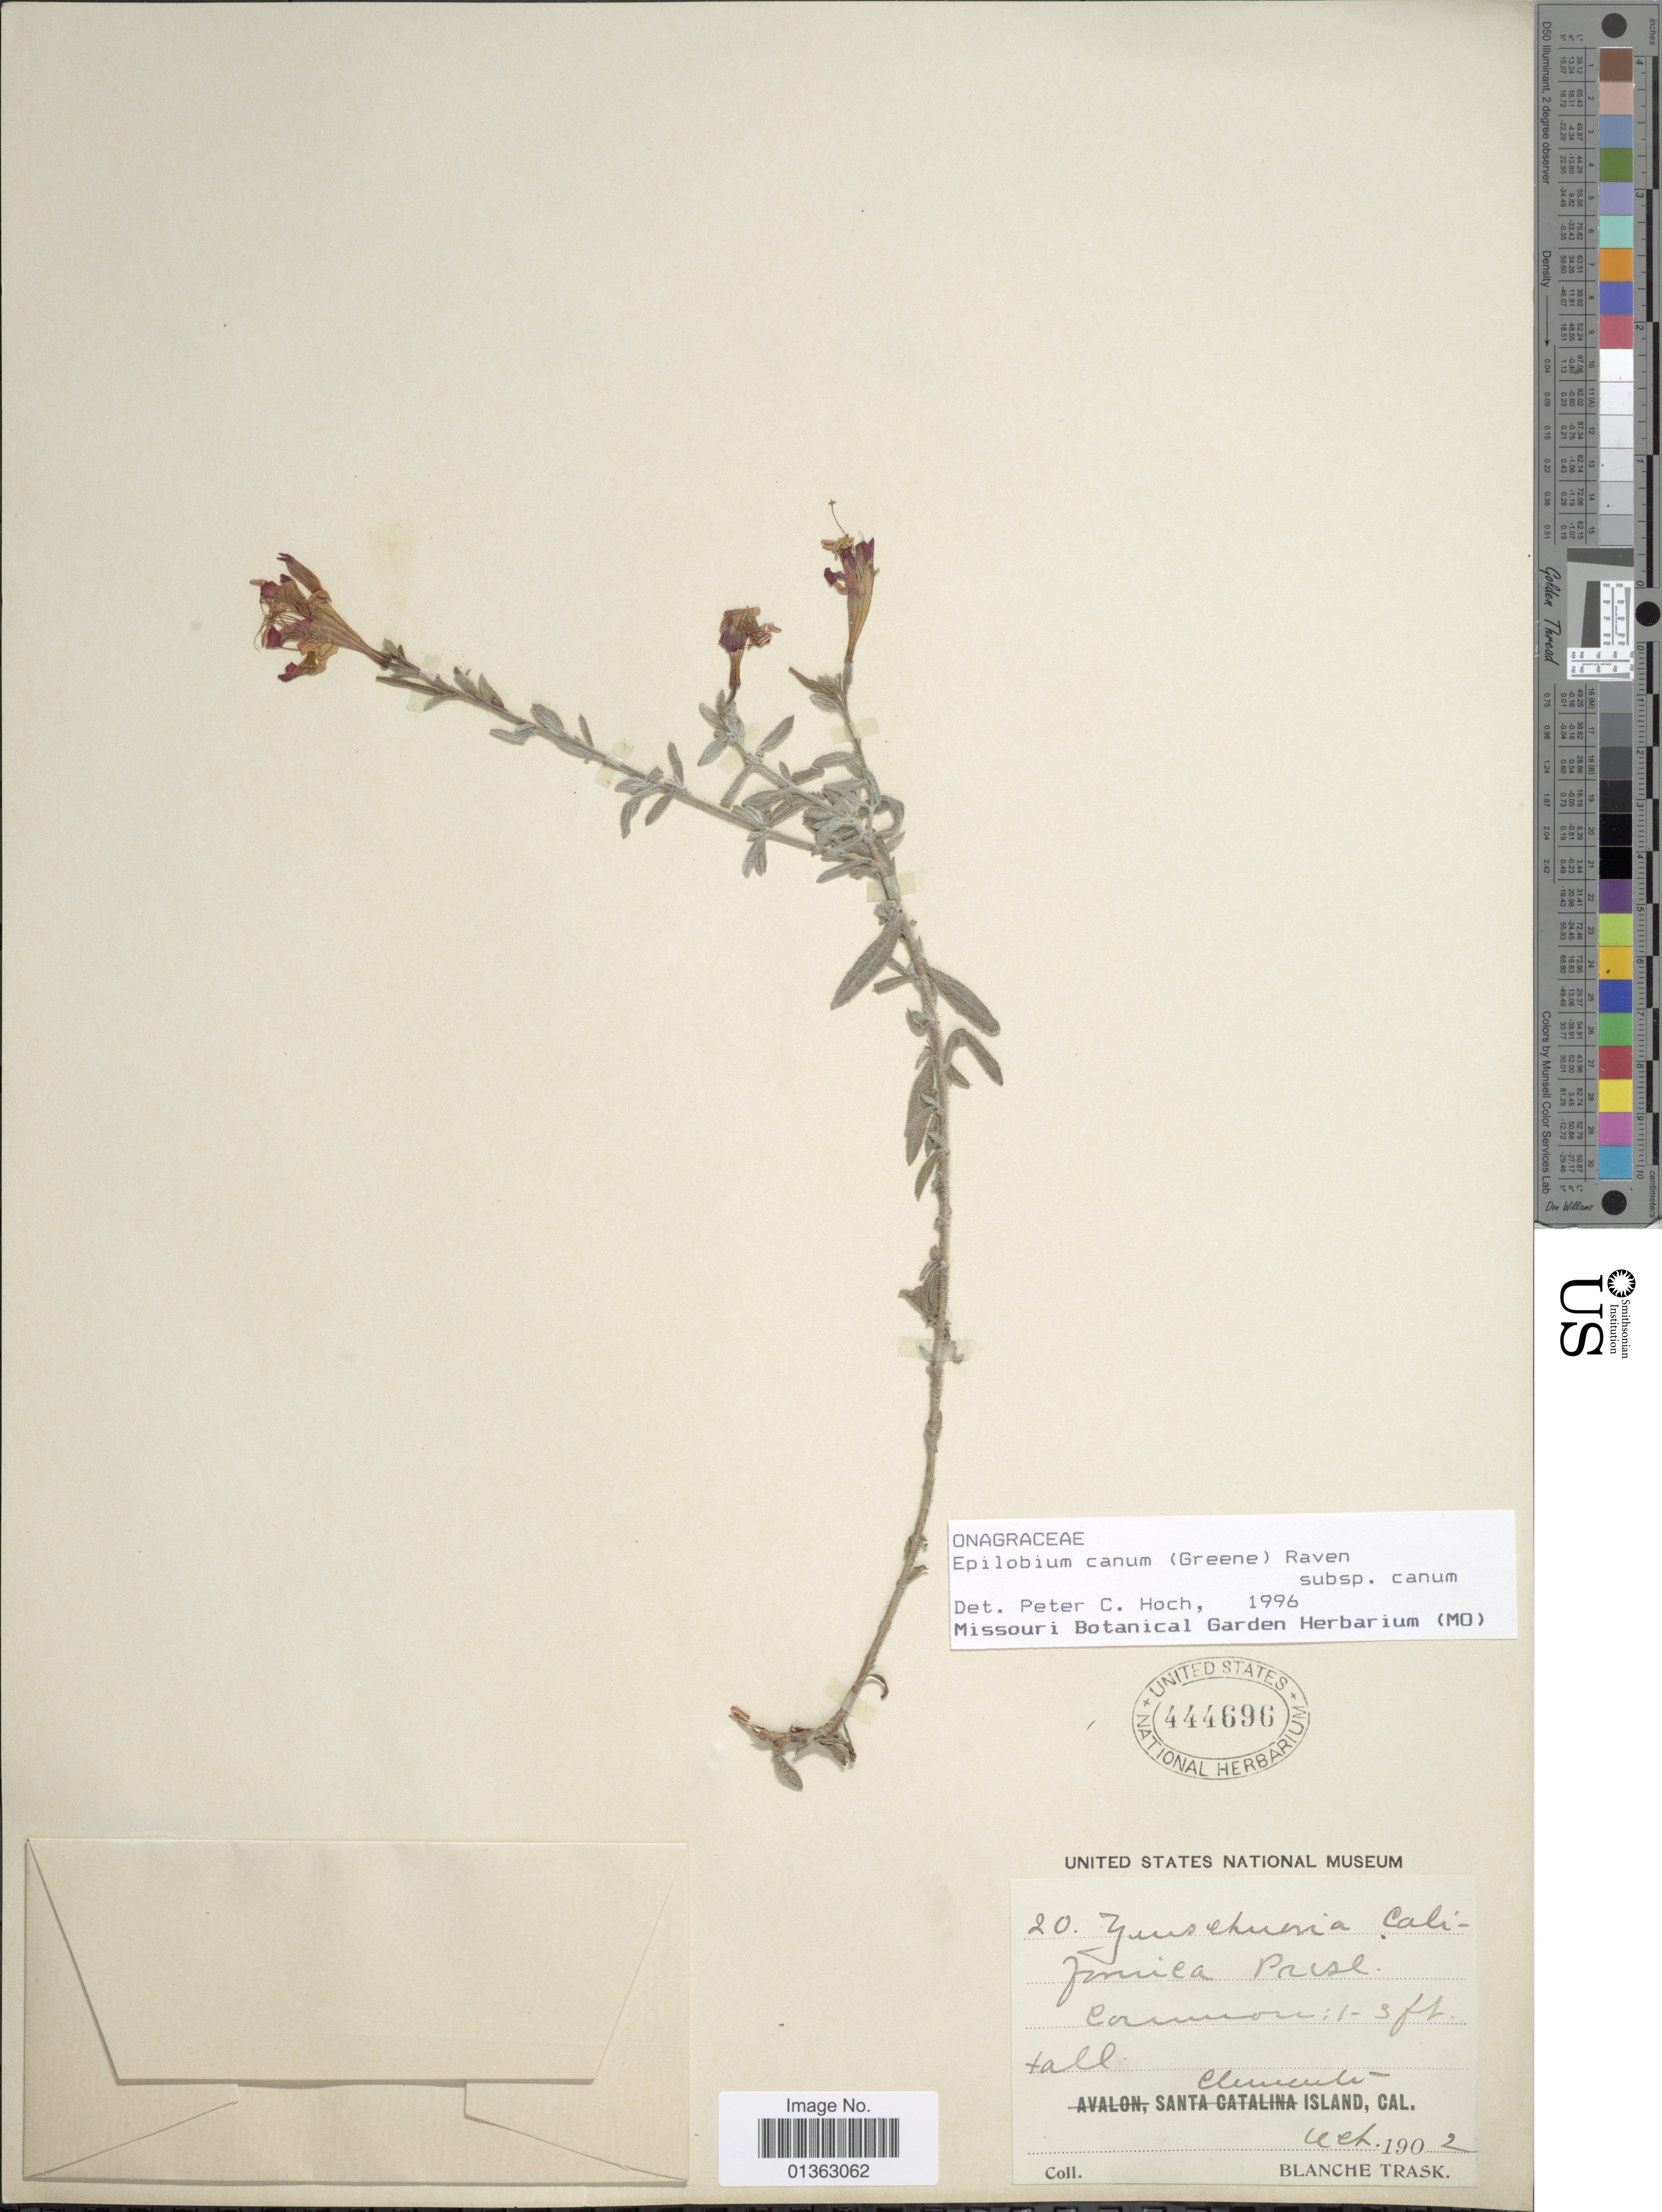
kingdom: Plantae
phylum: Tracheophyta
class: Magnoliopsida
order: Myrtales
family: Onagraceae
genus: Epilobium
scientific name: Epilobium canum subsp. canum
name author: (Greene) P.H. Raven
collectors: B. Trask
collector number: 20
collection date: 1902-10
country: United States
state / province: California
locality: Clement.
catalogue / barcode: US 444696